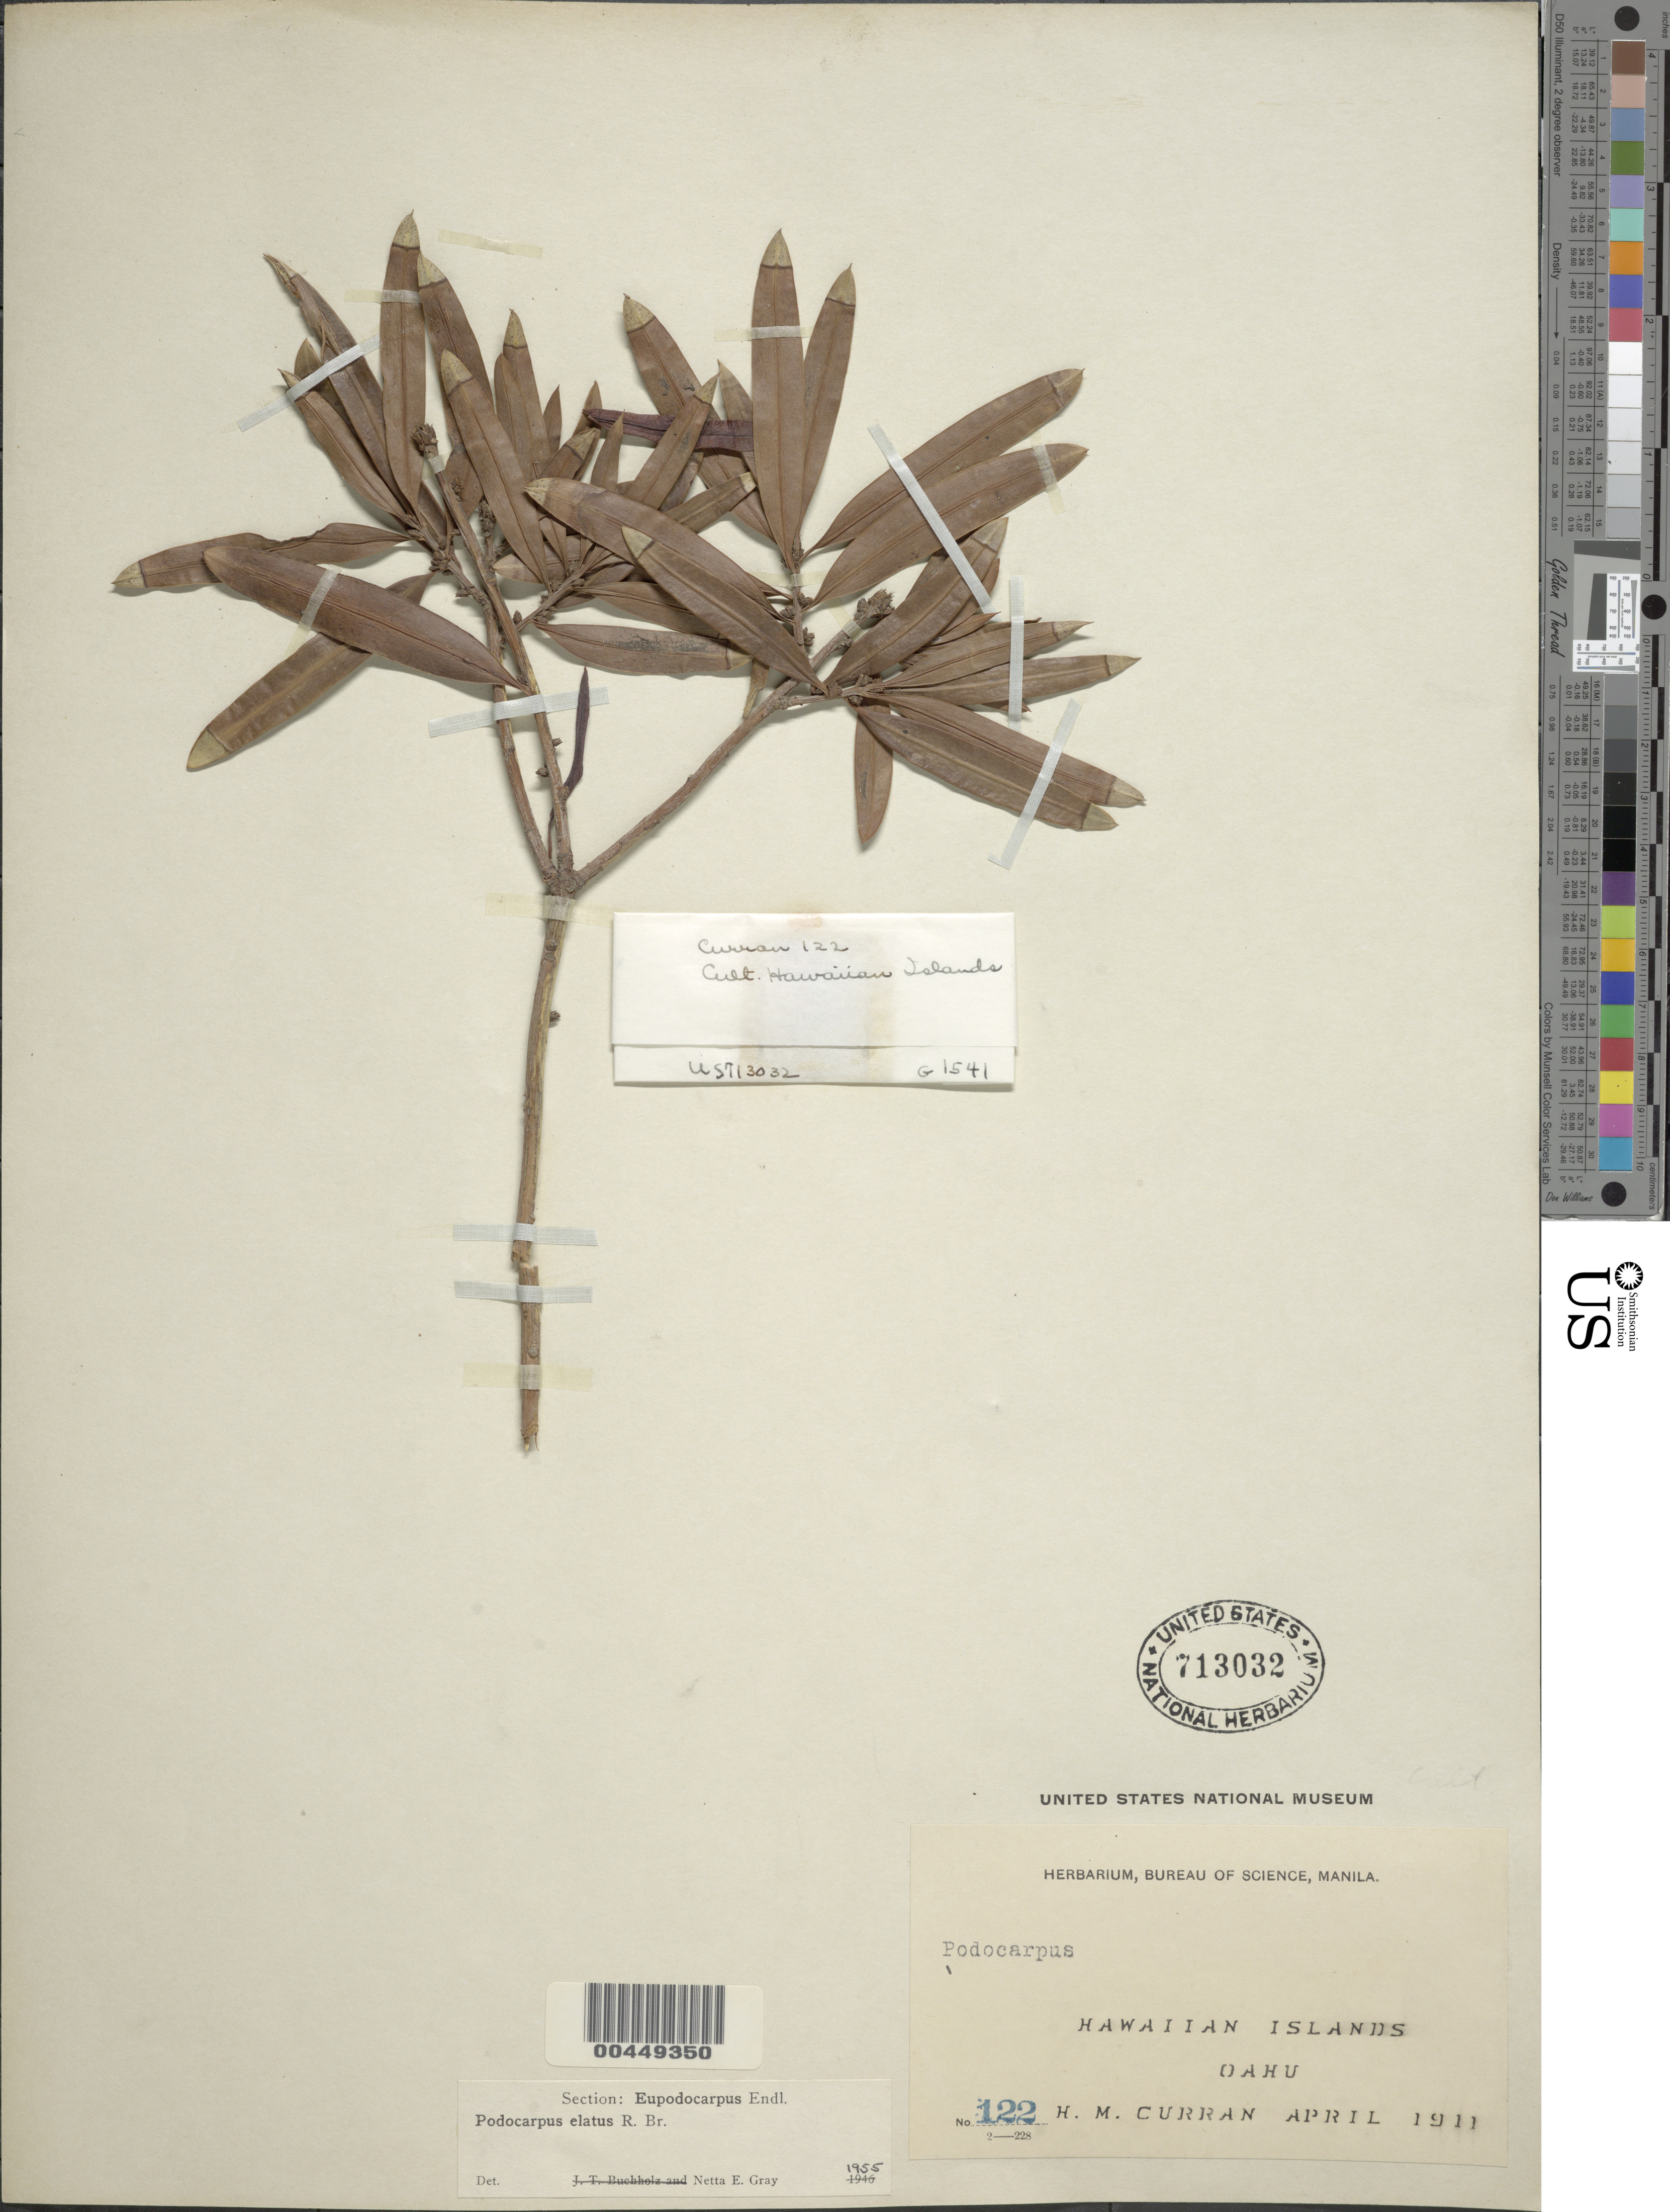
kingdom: Plantae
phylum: Tracheophyta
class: Pinopsida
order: Pinales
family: Podocarpaceae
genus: Podocarpus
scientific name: Podocarpus elatus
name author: R. Br. ex Endl.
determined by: Gray, N. E.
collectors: H. M. Curran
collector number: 122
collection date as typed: Apr 1911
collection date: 1911-04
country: United States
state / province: Hawaii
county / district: Honolulu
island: Oahu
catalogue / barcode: US 713032